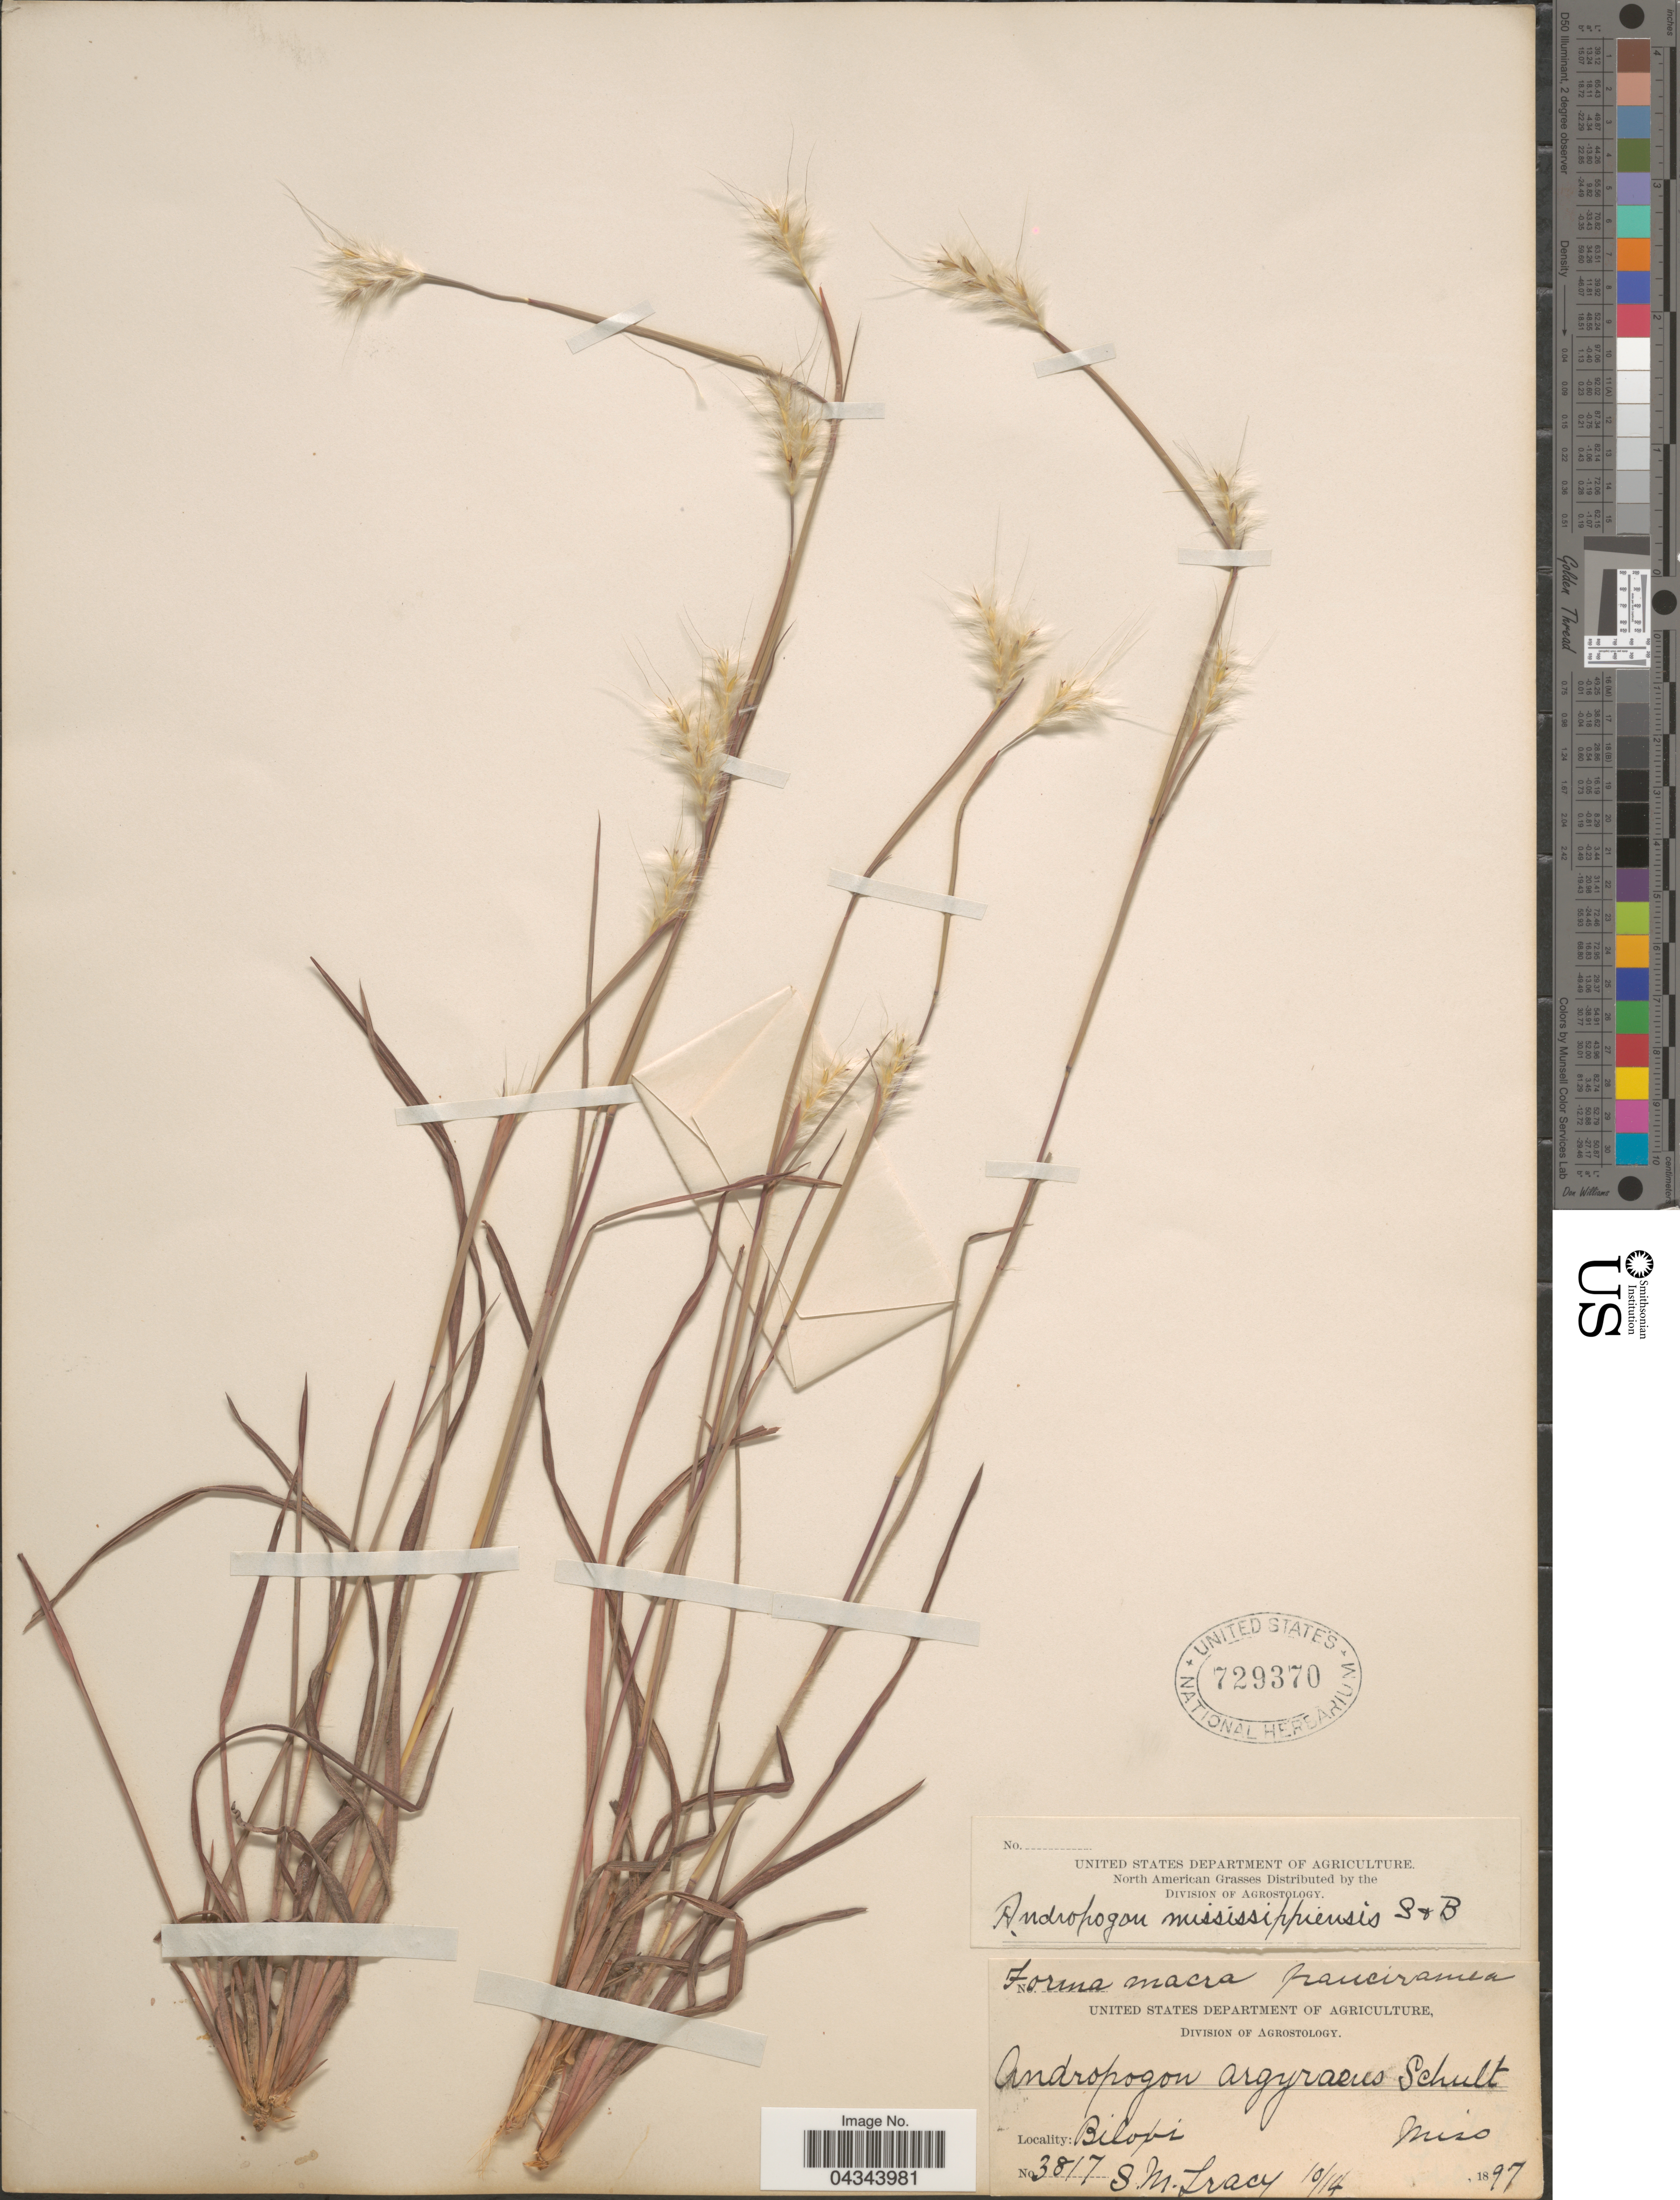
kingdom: Plantae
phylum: Tracheophyta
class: Liliopsida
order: Poales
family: Poaceae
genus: Andropogon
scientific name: Andropogon ternarius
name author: Michx.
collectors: S. M. Tracy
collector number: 3817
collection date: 1897-10-14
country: United States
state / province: Mississippi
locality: Biloxi.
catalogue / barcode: US 729370